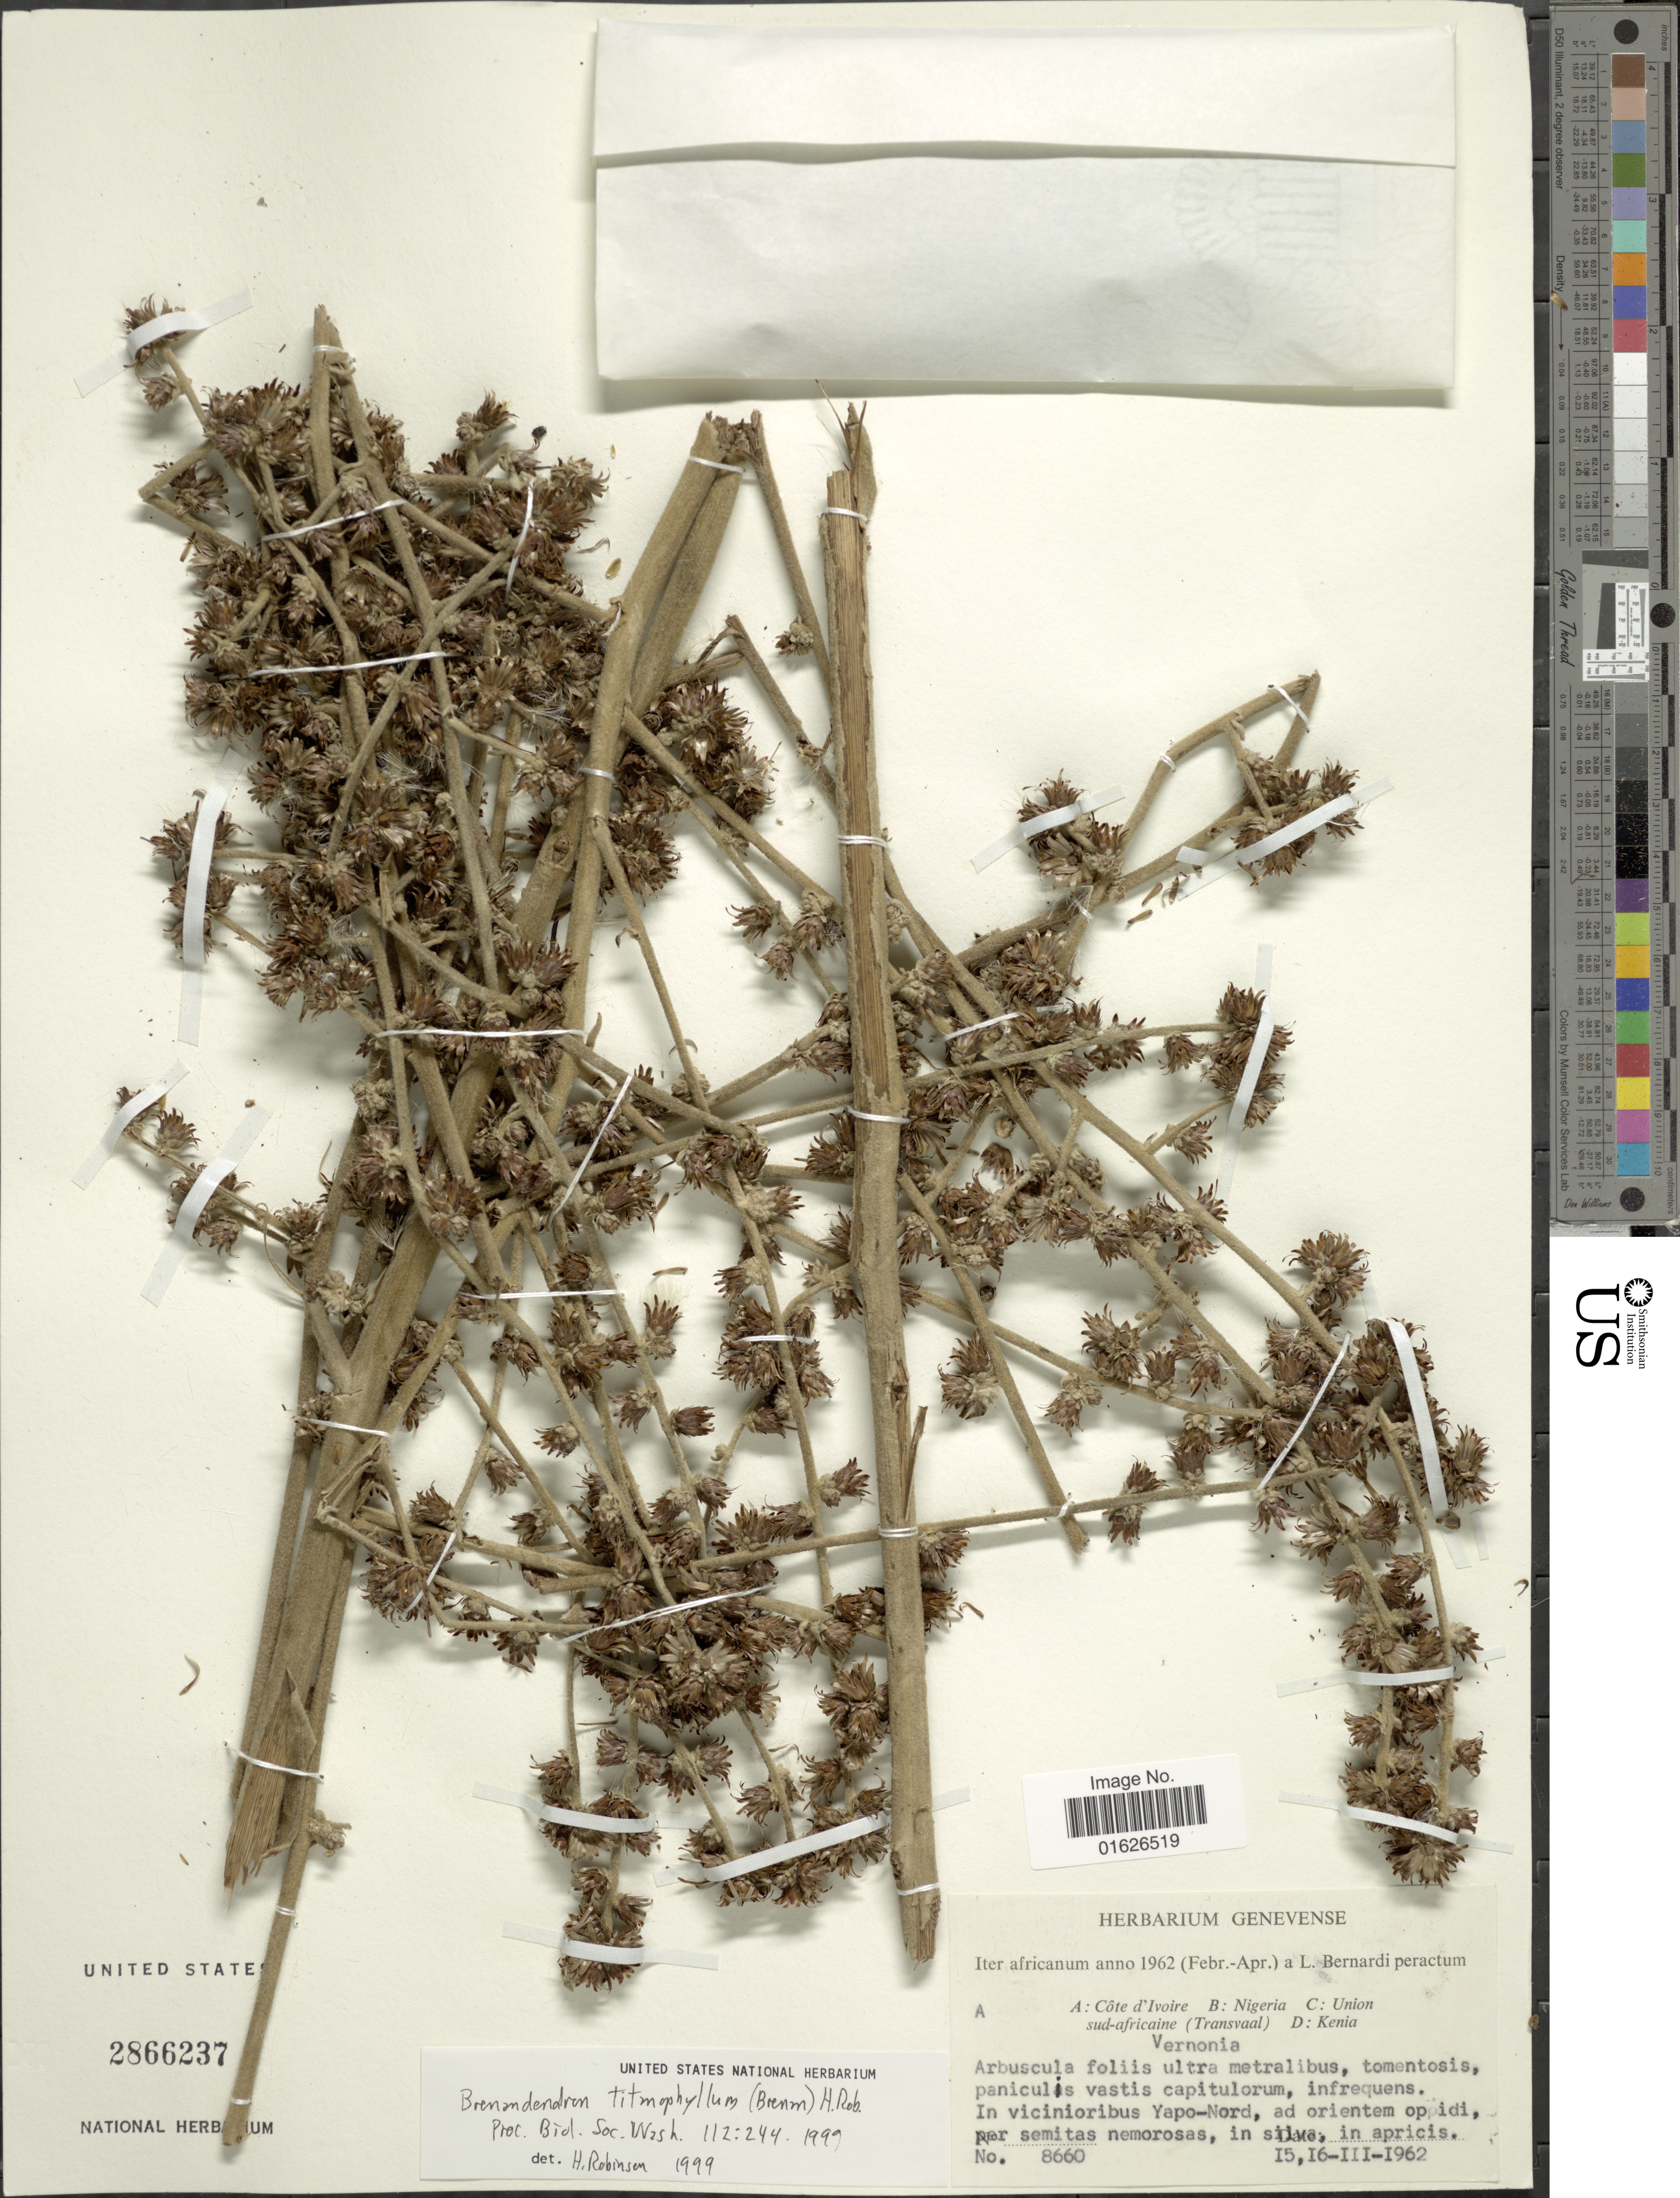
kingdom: Plantae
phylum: Tracheophyta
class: Magnoliopsida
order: Asterales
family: Asteraceae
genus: Brenandendron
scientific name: Brenandendron titanophyllum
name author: (Brenan) H. Rob.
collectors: L. Bernardi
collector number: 8660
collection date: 1962-03-15/1962-03-16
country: Ivory Coast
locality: Cote d'Ivoire, in vicinioribus Yapo -Nord, ad orientem Oppidi semitas nemorosas in [illegible text] , in apricis.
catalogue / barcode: US 2866237